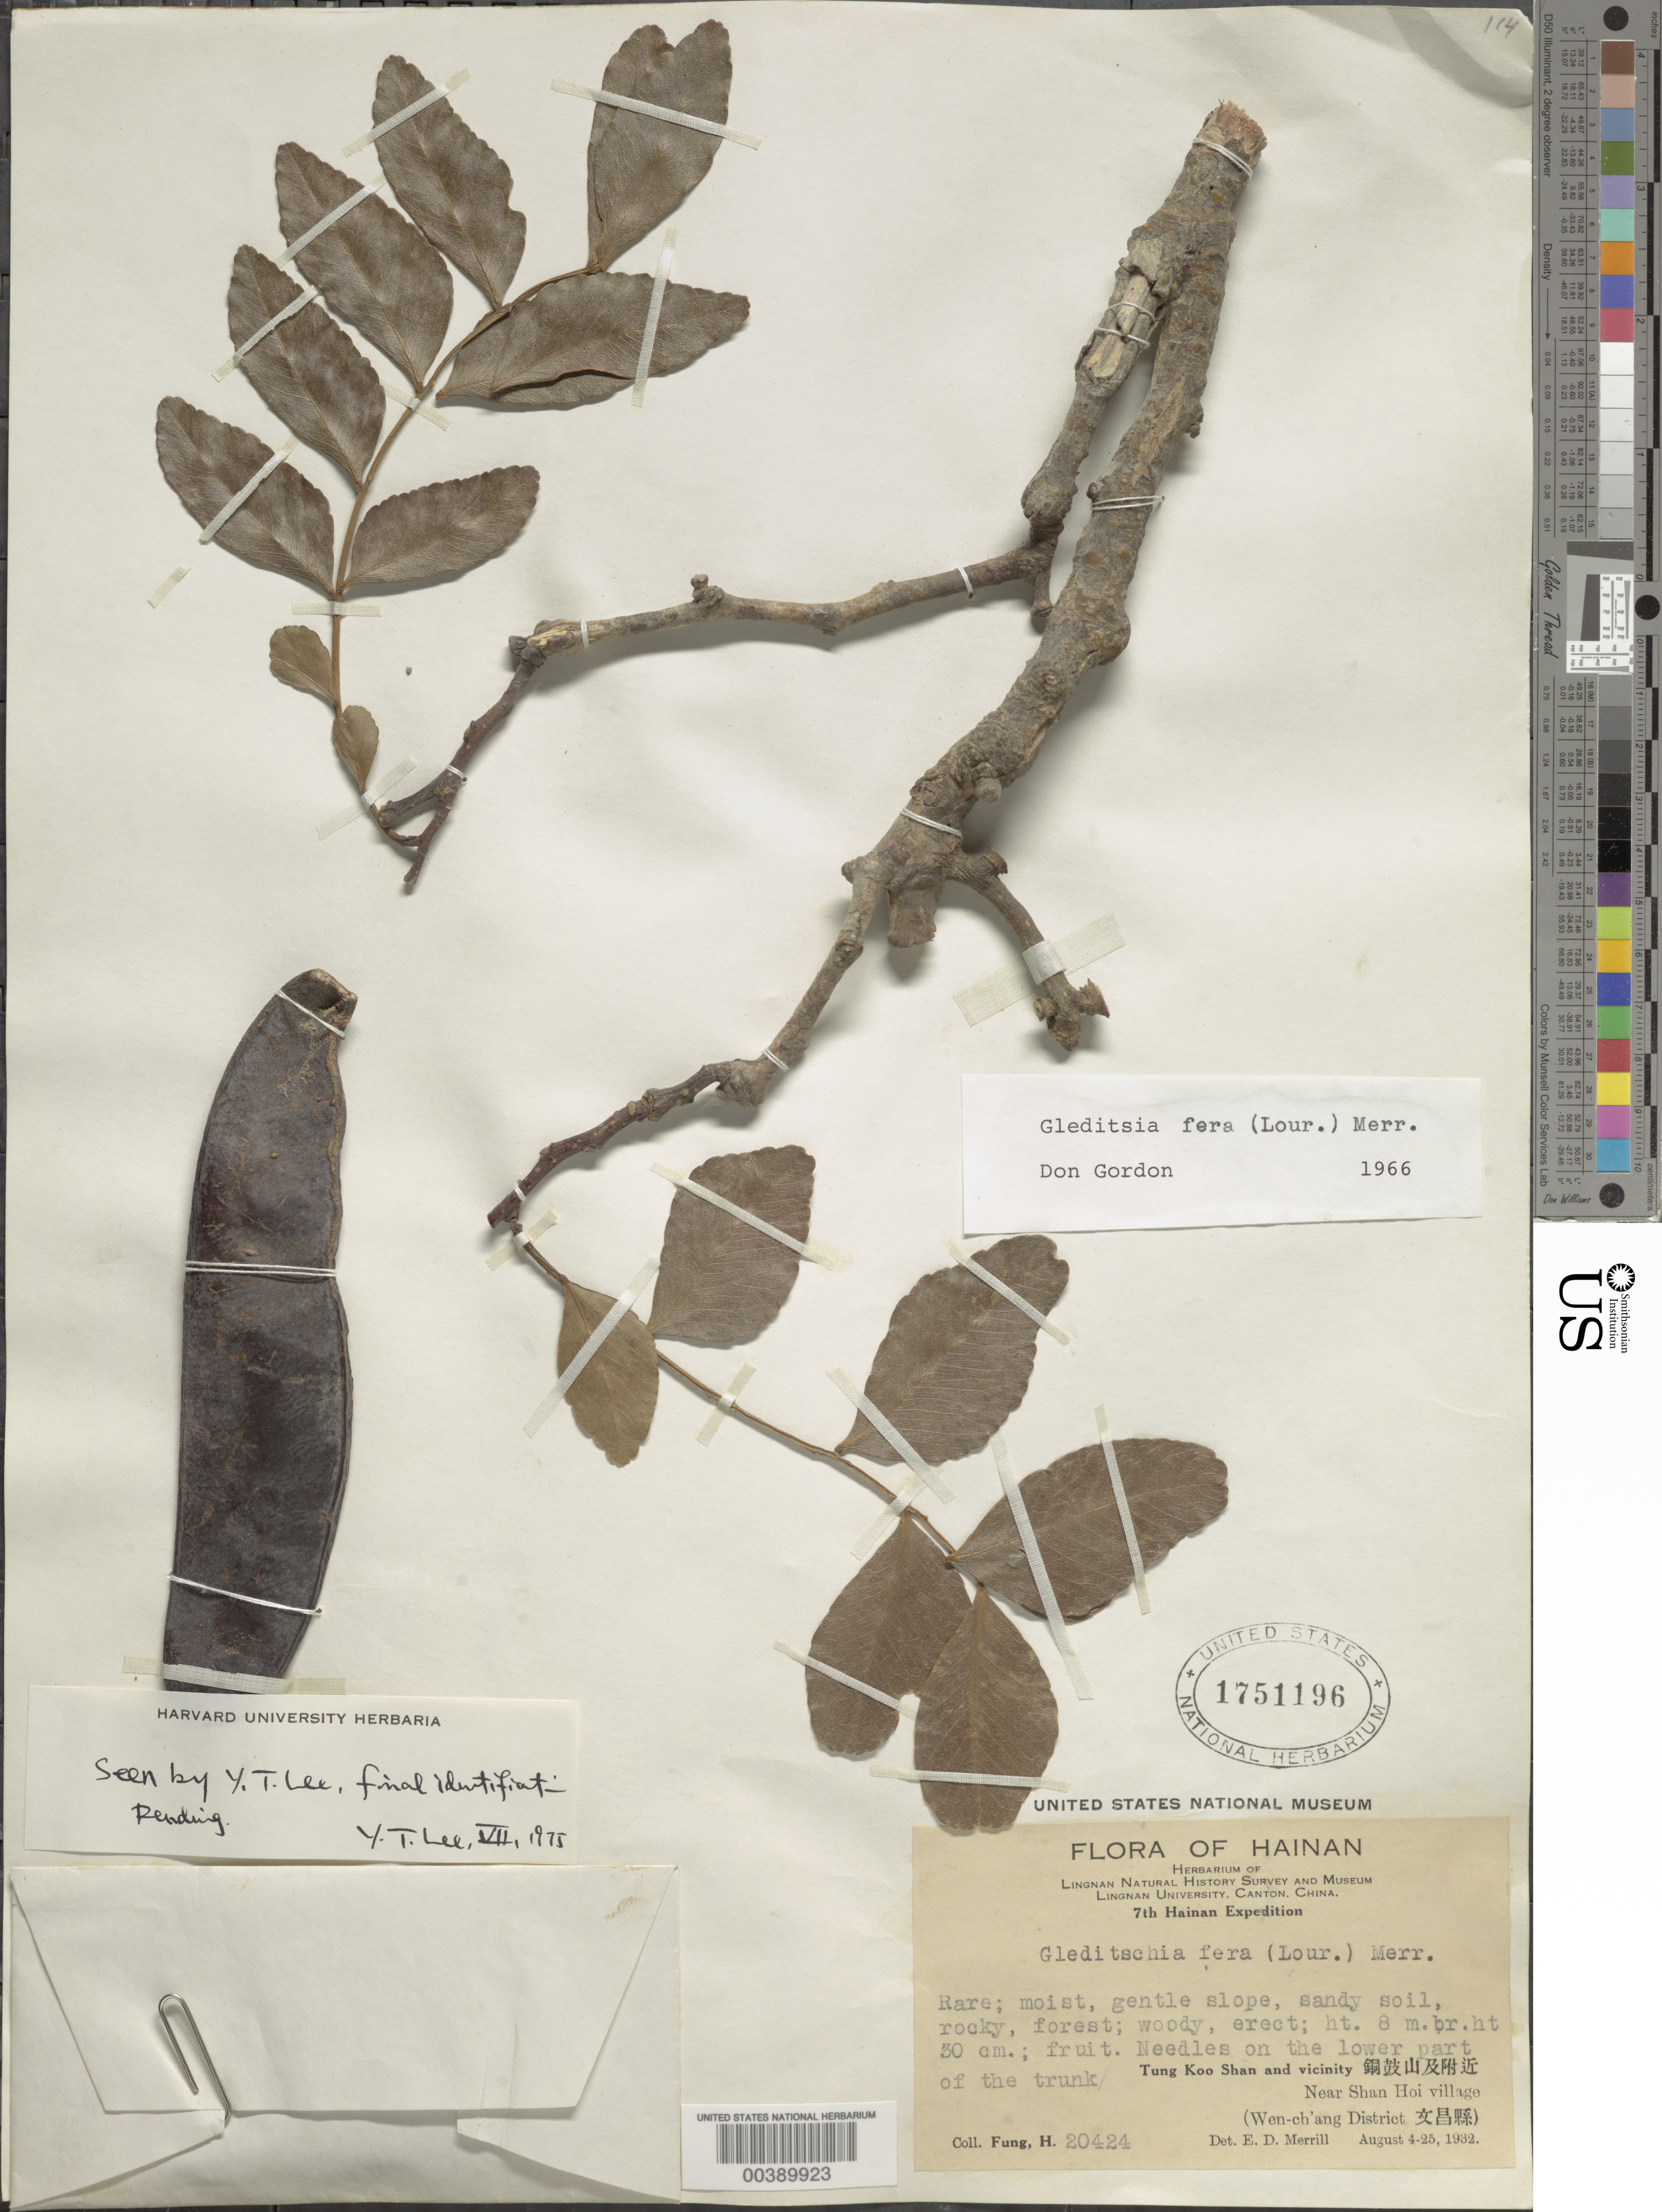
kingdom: Plantae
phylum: Tracheophyta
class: Magnoliopsida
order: Fabales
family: Fabaceae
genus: Gleditsia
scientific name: Gleditsia sp.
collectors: H. L. Fung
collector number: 20424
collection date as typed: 04 Aug 1932 to 25 Aug 1932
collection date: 1932-08-04/1932-08-25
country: China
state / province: Hainan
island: Hainan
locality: Tung koo shan and vicinity; near shan hoi village; (wen-ch'ang dist.)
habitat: Moist, gentle slope, sandy soil, rocky, forest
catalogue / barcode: US 1751196